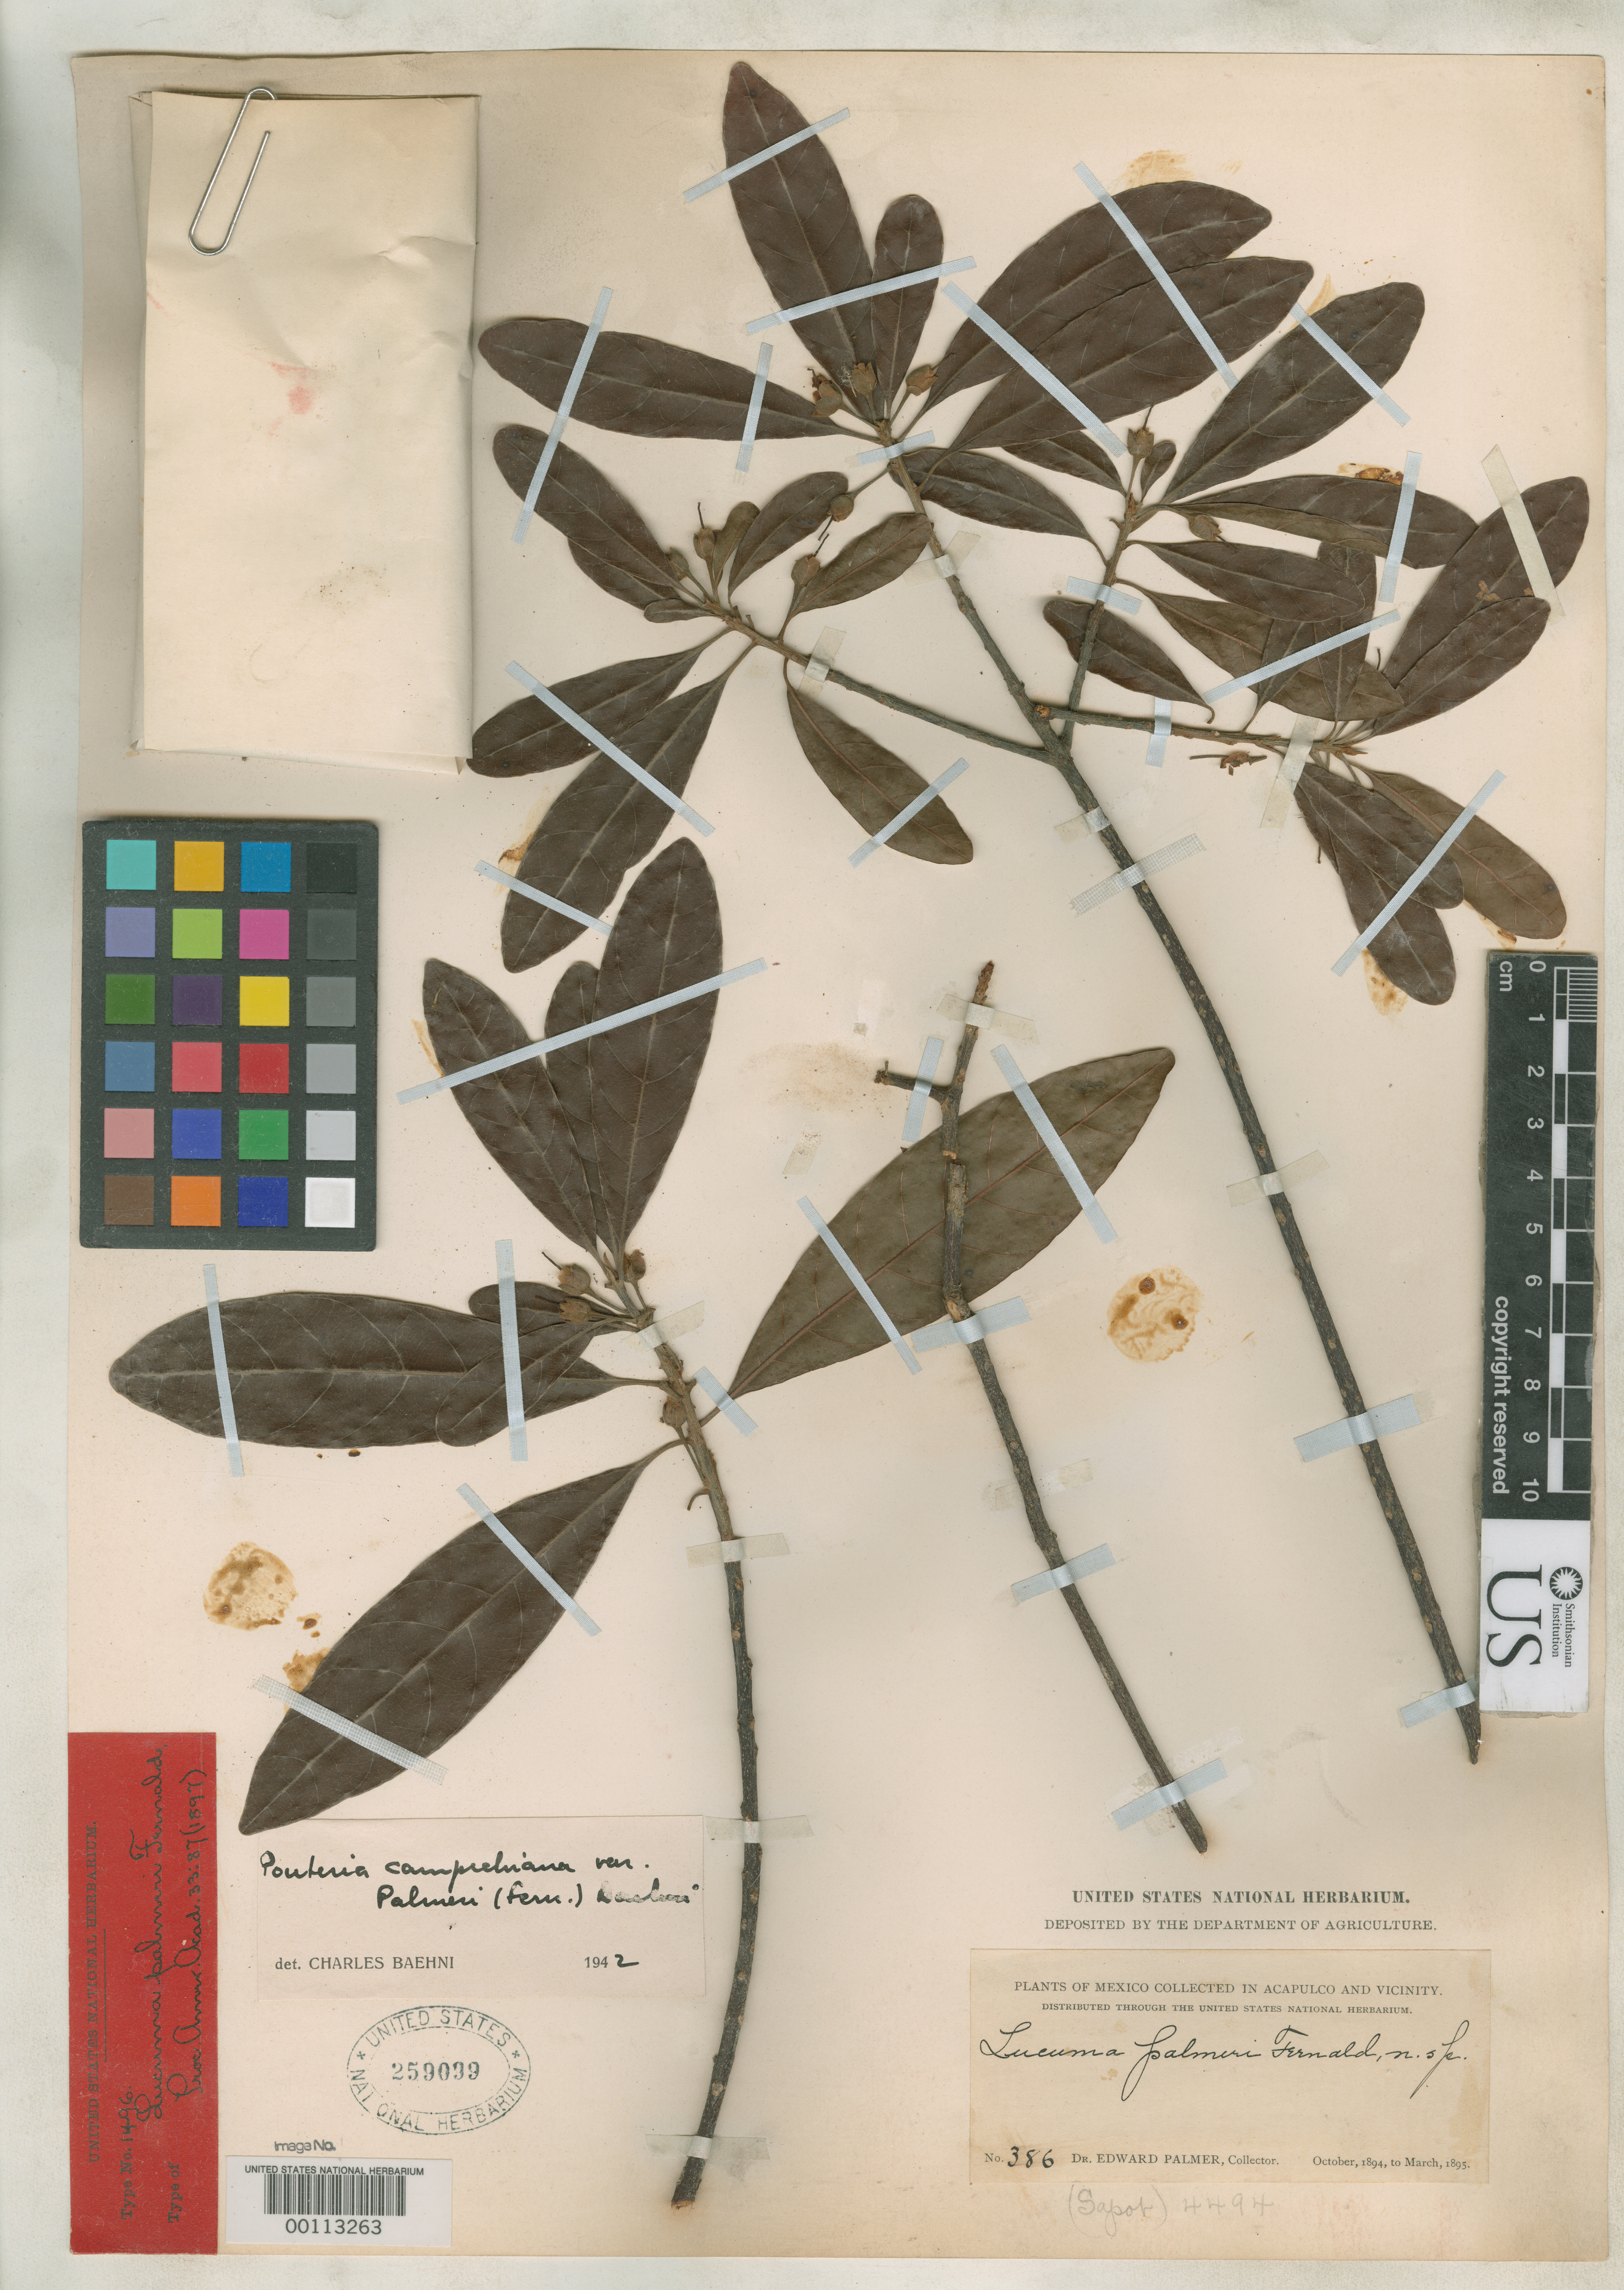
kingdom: Plantae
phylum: Tracheophyta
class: Magnoliopsida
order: Ericales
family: Sapotaceae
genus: Lucuma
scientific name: Lucuma palmeri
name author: Fernald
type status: Isotype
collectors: E. Palmer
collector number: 386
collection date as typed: Jan 1895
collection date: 1895-01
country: Mexico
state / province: Guerrero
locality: Acapulco.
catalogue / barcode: US 259099